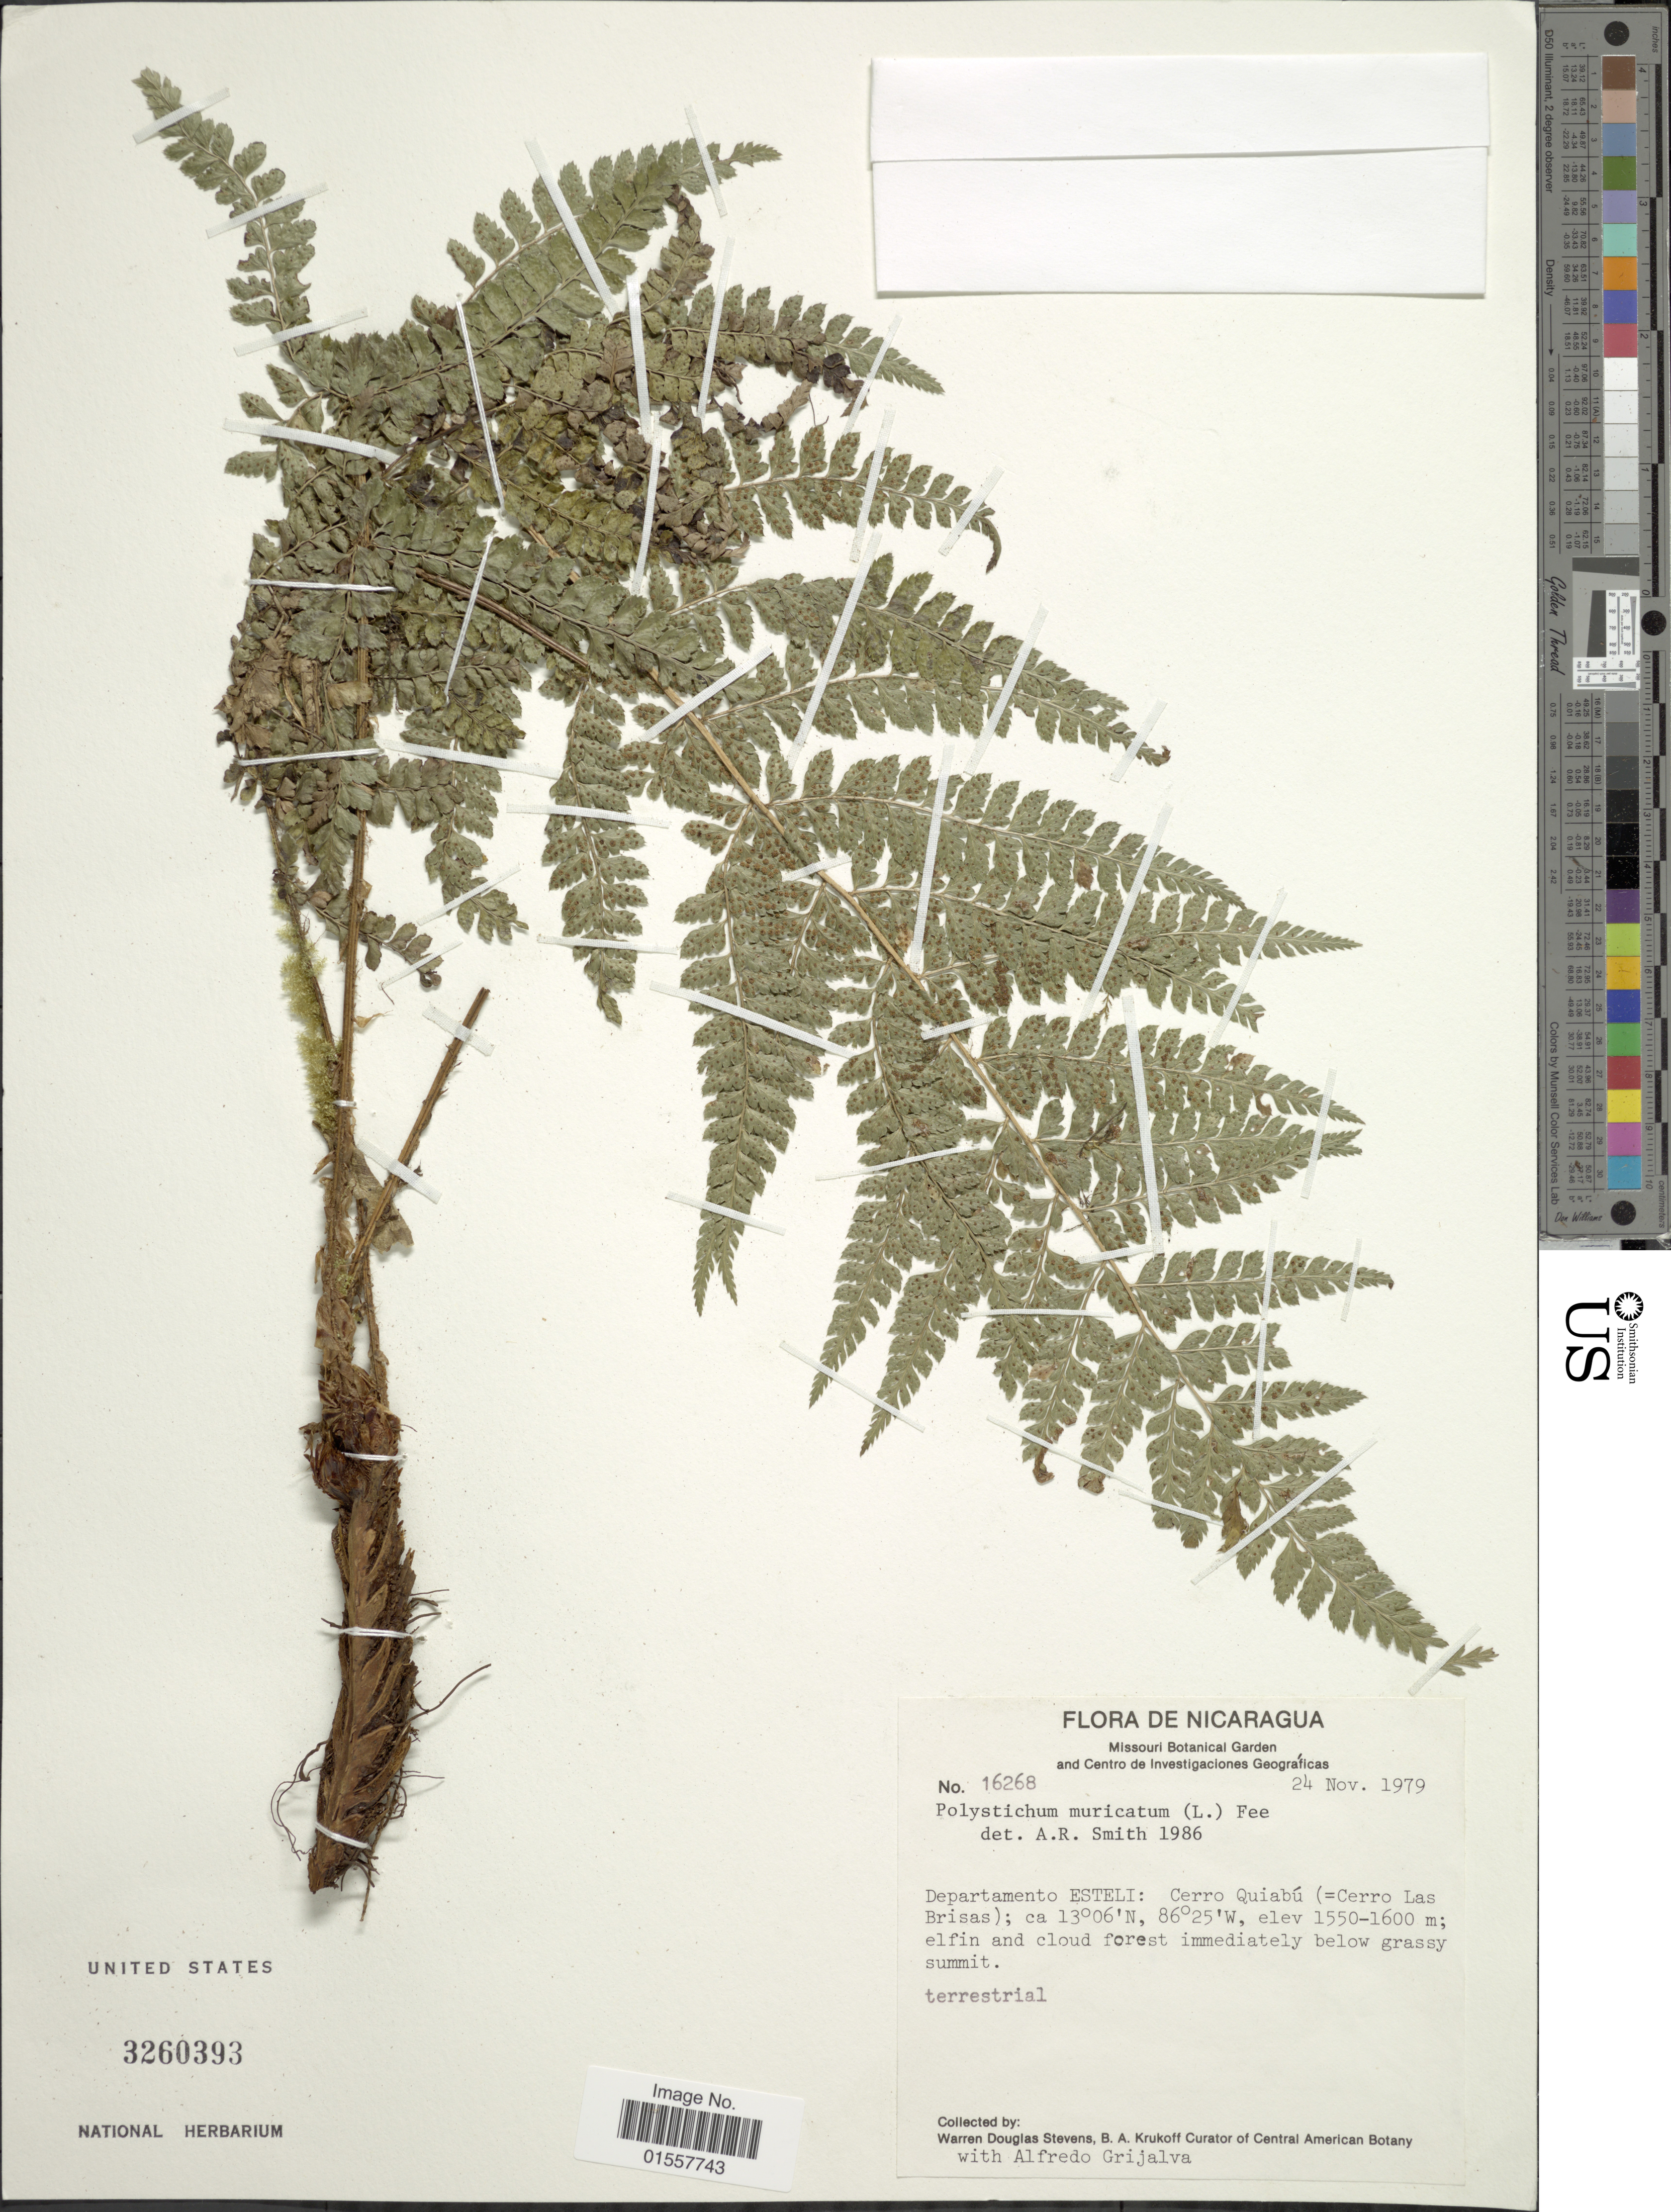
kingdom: Plantae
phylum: Tracheophyta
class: Polypodiopsida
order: Polypodiales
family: Dryopteridaceae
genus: Polystichum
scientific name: Polystichum muricatum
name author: (L.) Fée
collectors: W. D. Stevens & A. Grijalva P.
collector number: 16268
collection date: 1979-11-24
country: Nicaragua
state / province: Esteli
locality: Departamento Esteli: Cerro Quiabu (= Cerro Las Brisas)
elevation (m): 1550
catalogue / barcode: US 3260393